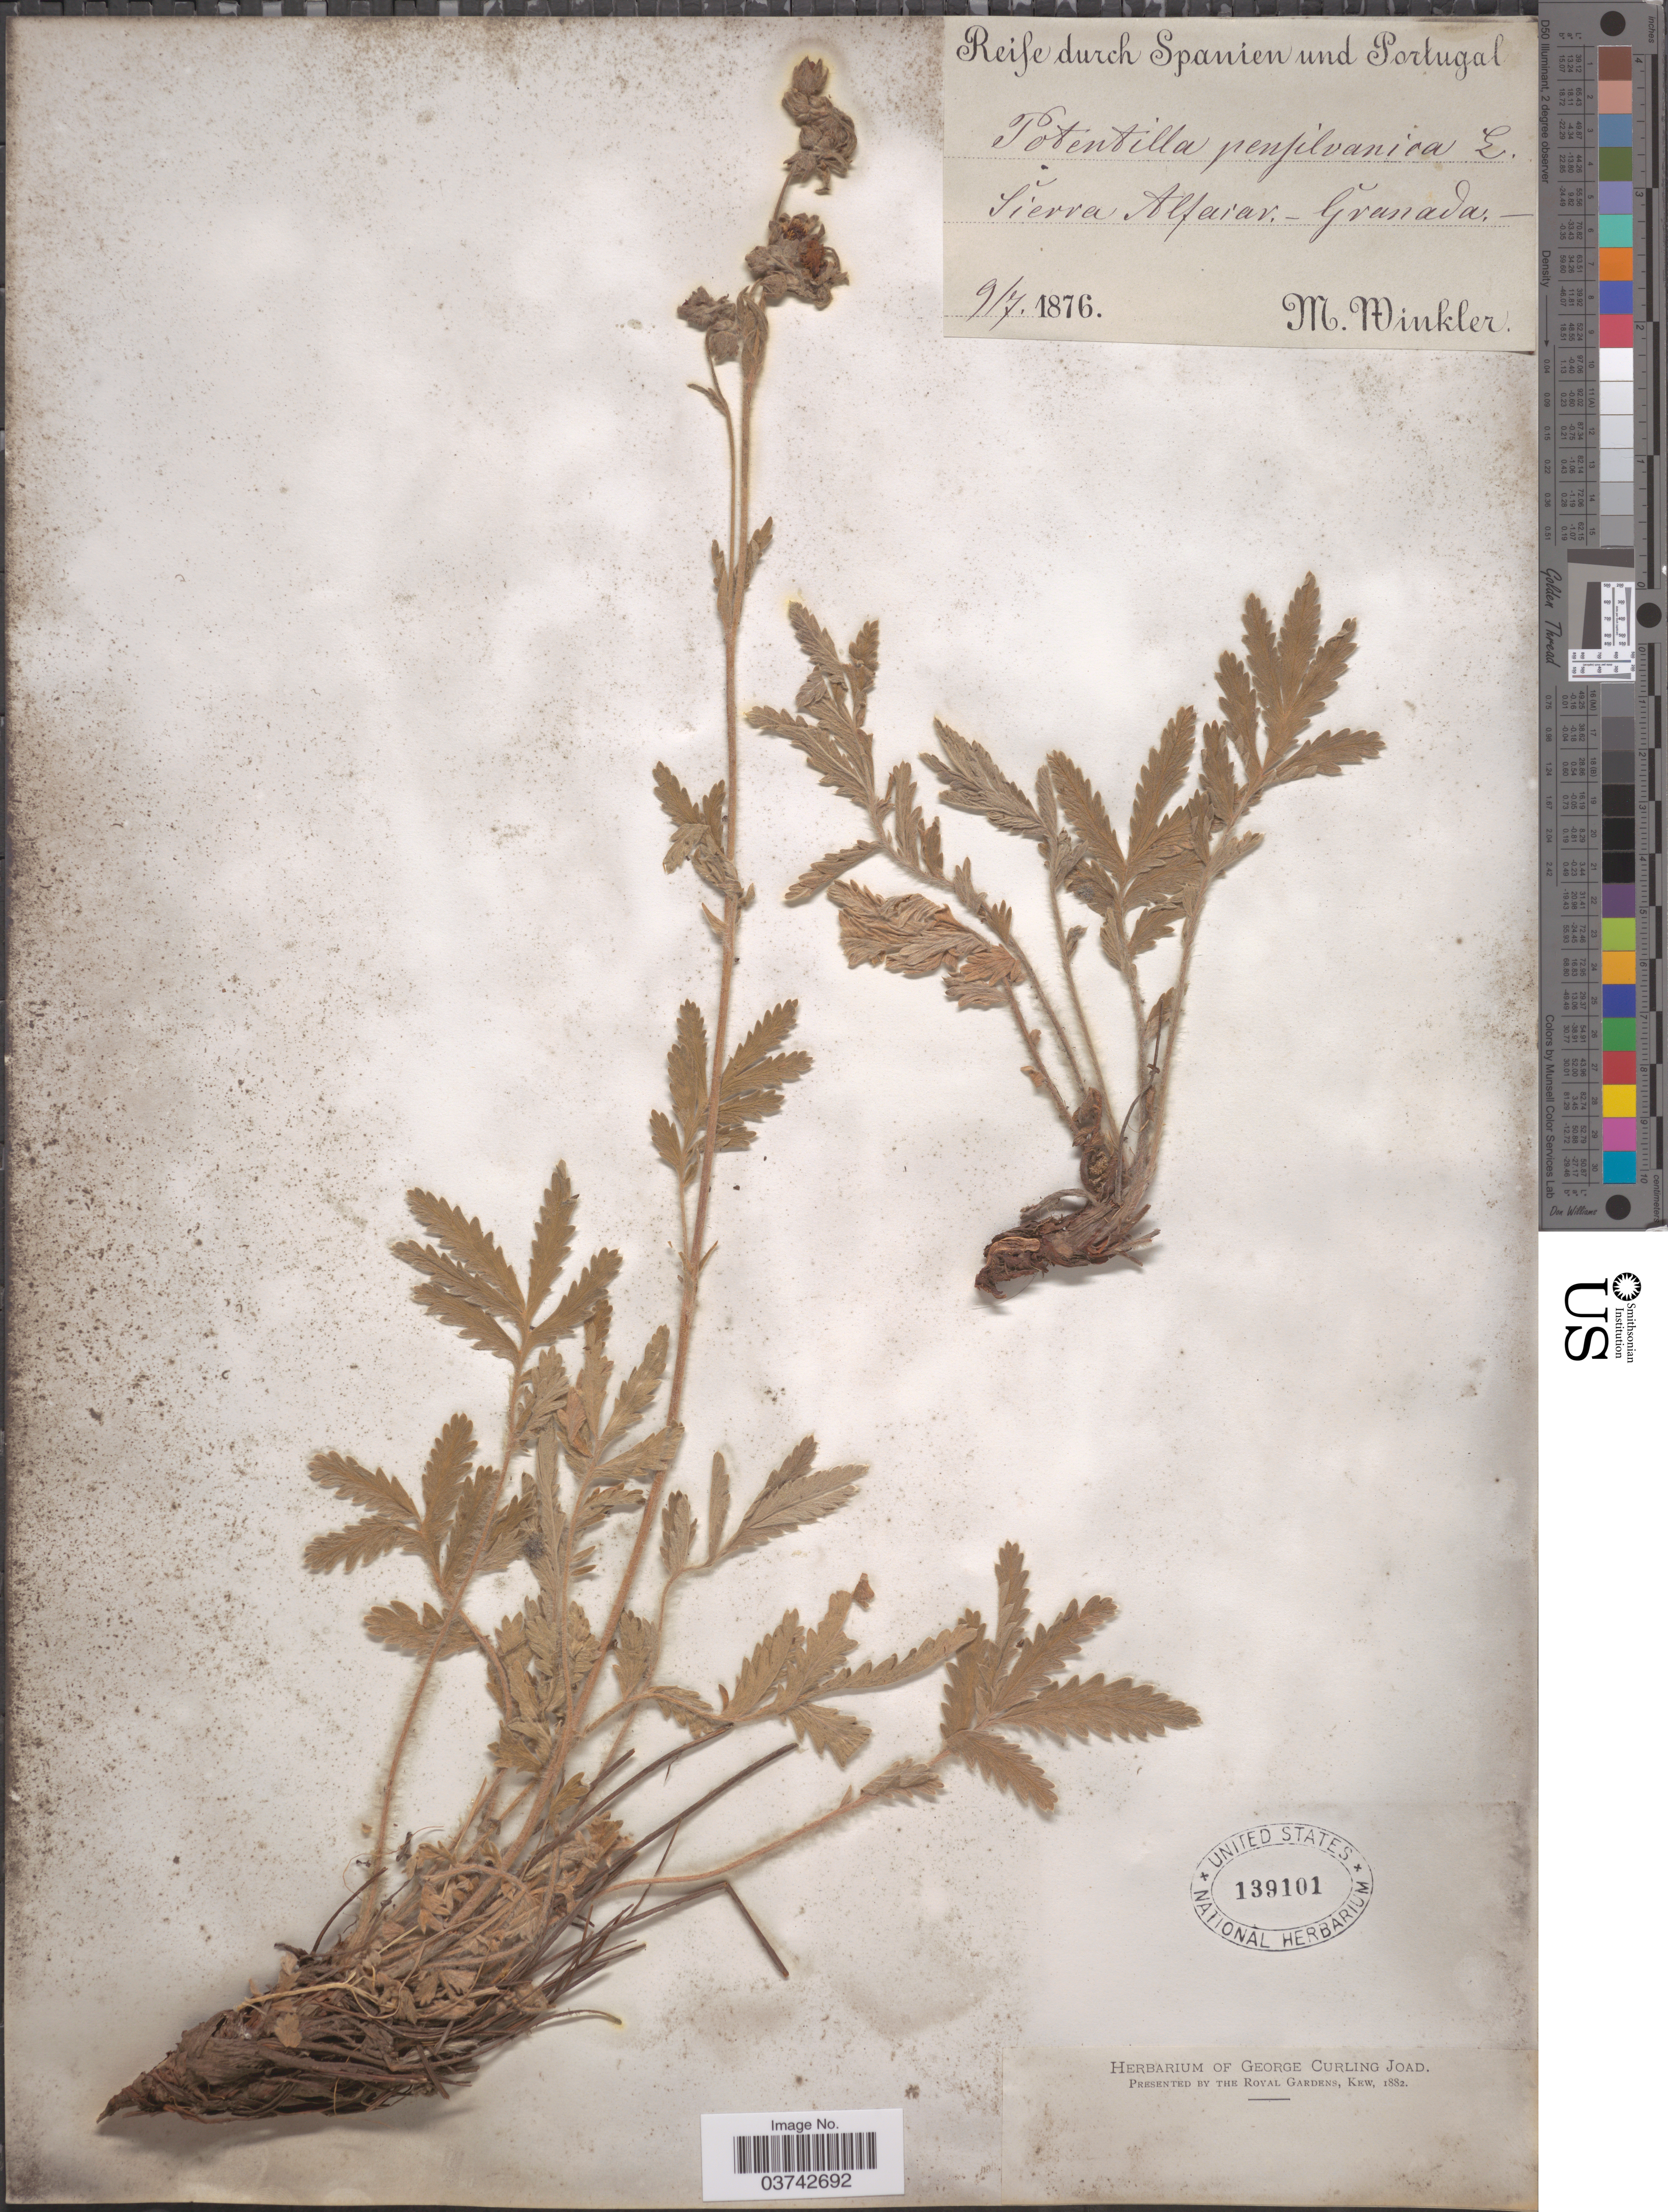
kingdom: Plantae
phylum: Tracheophyta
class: Magnoliopsida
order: Rosales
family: Rosaceae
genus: Potentilla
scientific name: Potentilla pensylvanica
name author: L.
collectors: Minkler, M.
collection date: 1876-07-09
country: Spain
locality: Spanien und Portugal. Sierra Alfaiar - Granada.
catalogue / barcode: US 139101